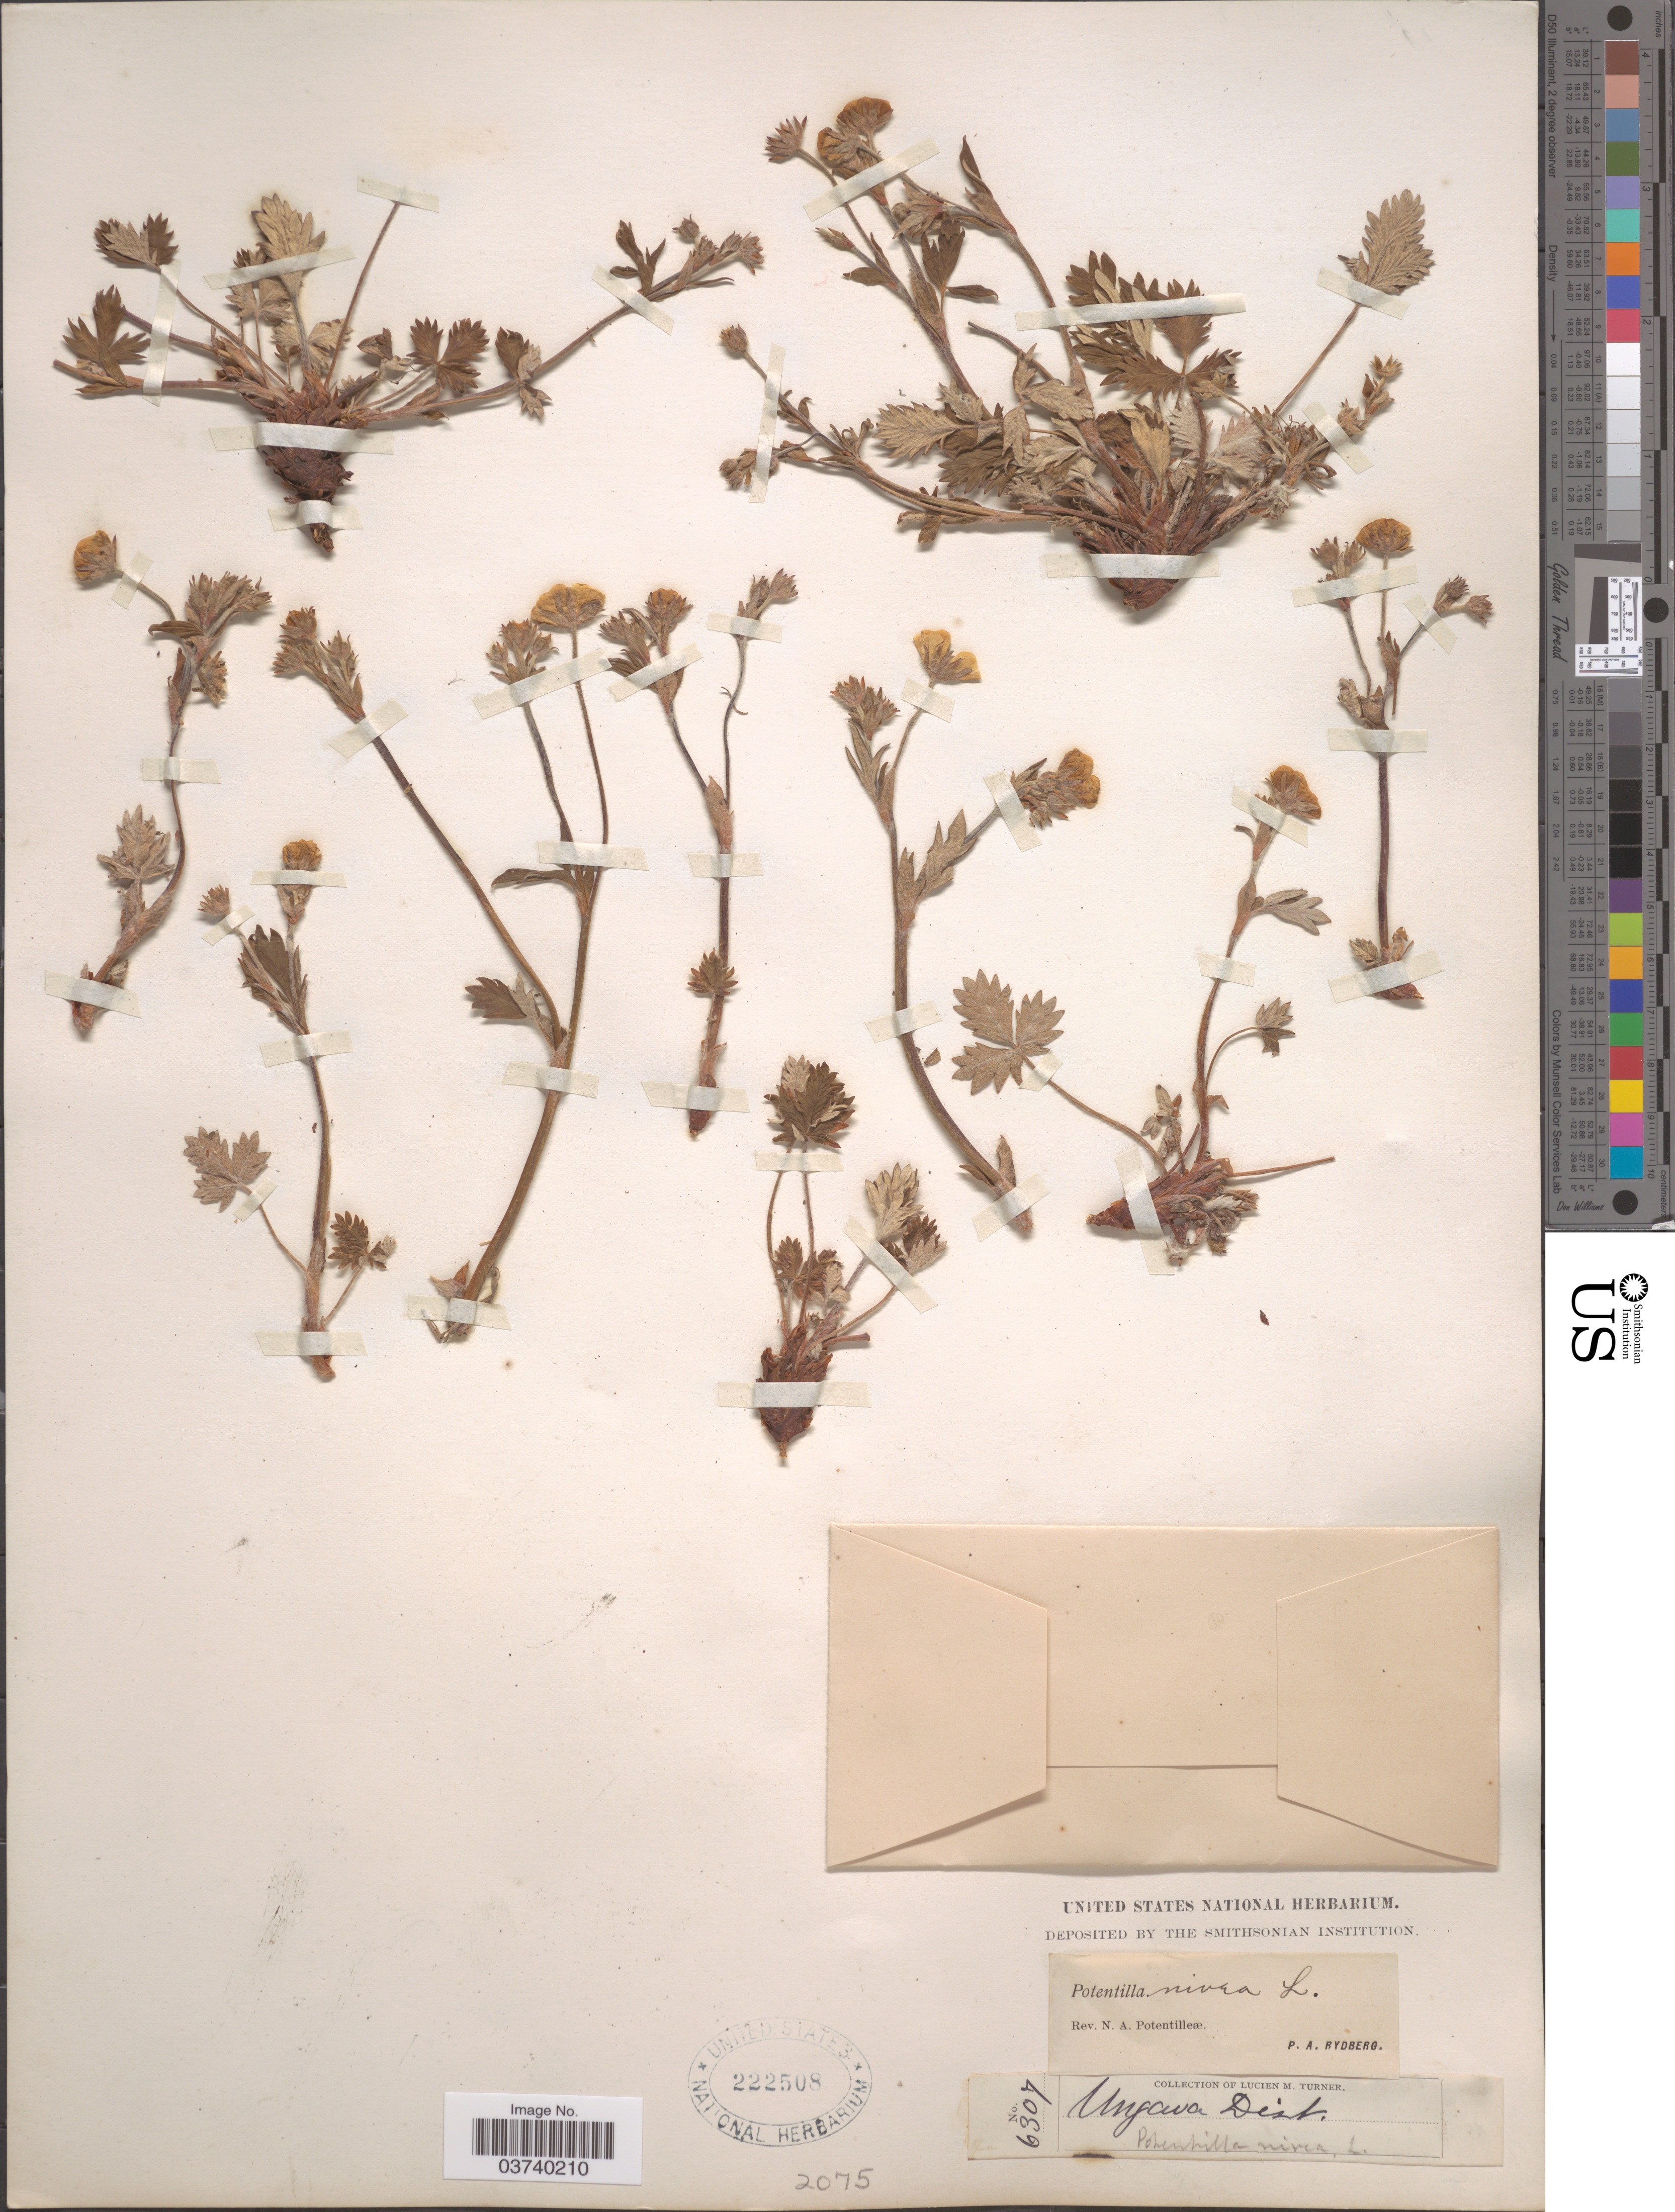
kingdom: Plantae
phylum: Tracheophyta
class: Magnoliopsida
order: Rosales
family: Rosaceae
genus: Potentilla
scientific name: Potentilla nivea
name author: L.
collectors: L. M. Turner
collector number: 6307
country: Canada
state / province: Newfoundland and Labrador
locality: Ungava Dist.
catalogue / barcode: US 222508